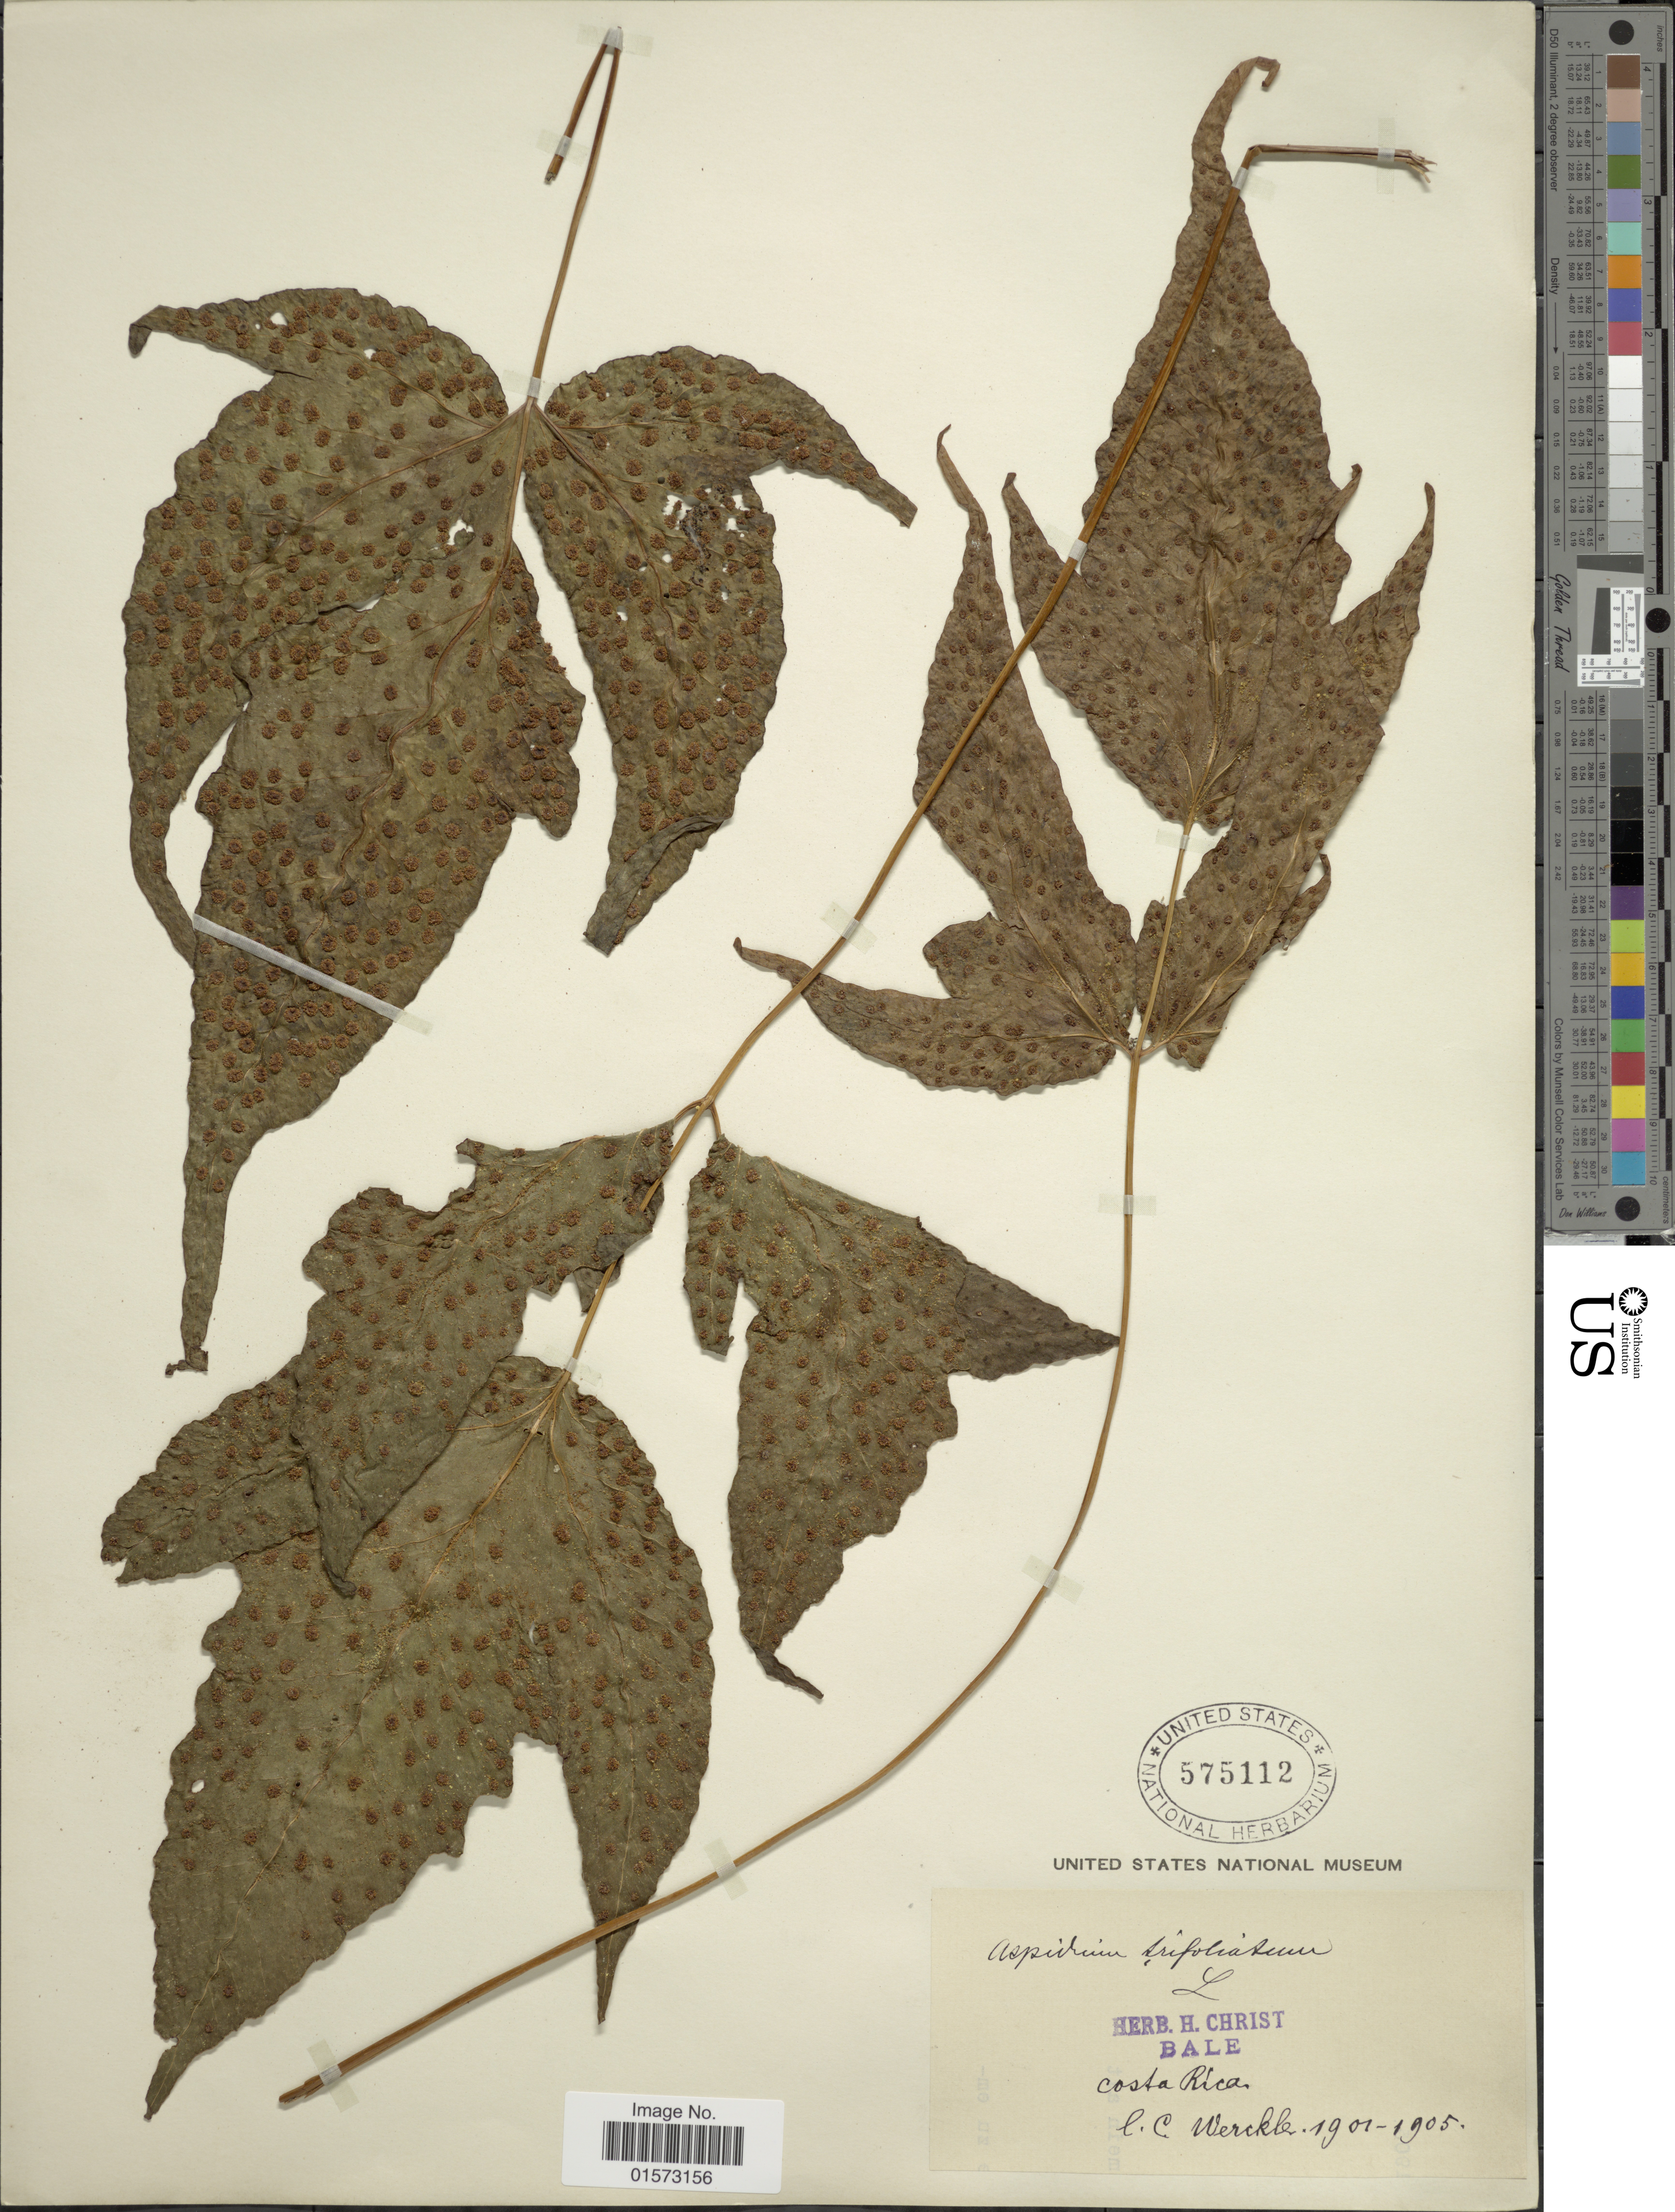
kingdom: Plantae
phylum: Tracheophyta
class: Polypodiopsida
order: Polypodiales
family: Tectariaceae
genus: Tectaria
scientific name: Tectaria heracleifolia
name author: (Willd.) Underw.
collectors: C. C Wercklé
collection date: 1901/1905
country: Costa Rica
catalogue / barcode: US 575112